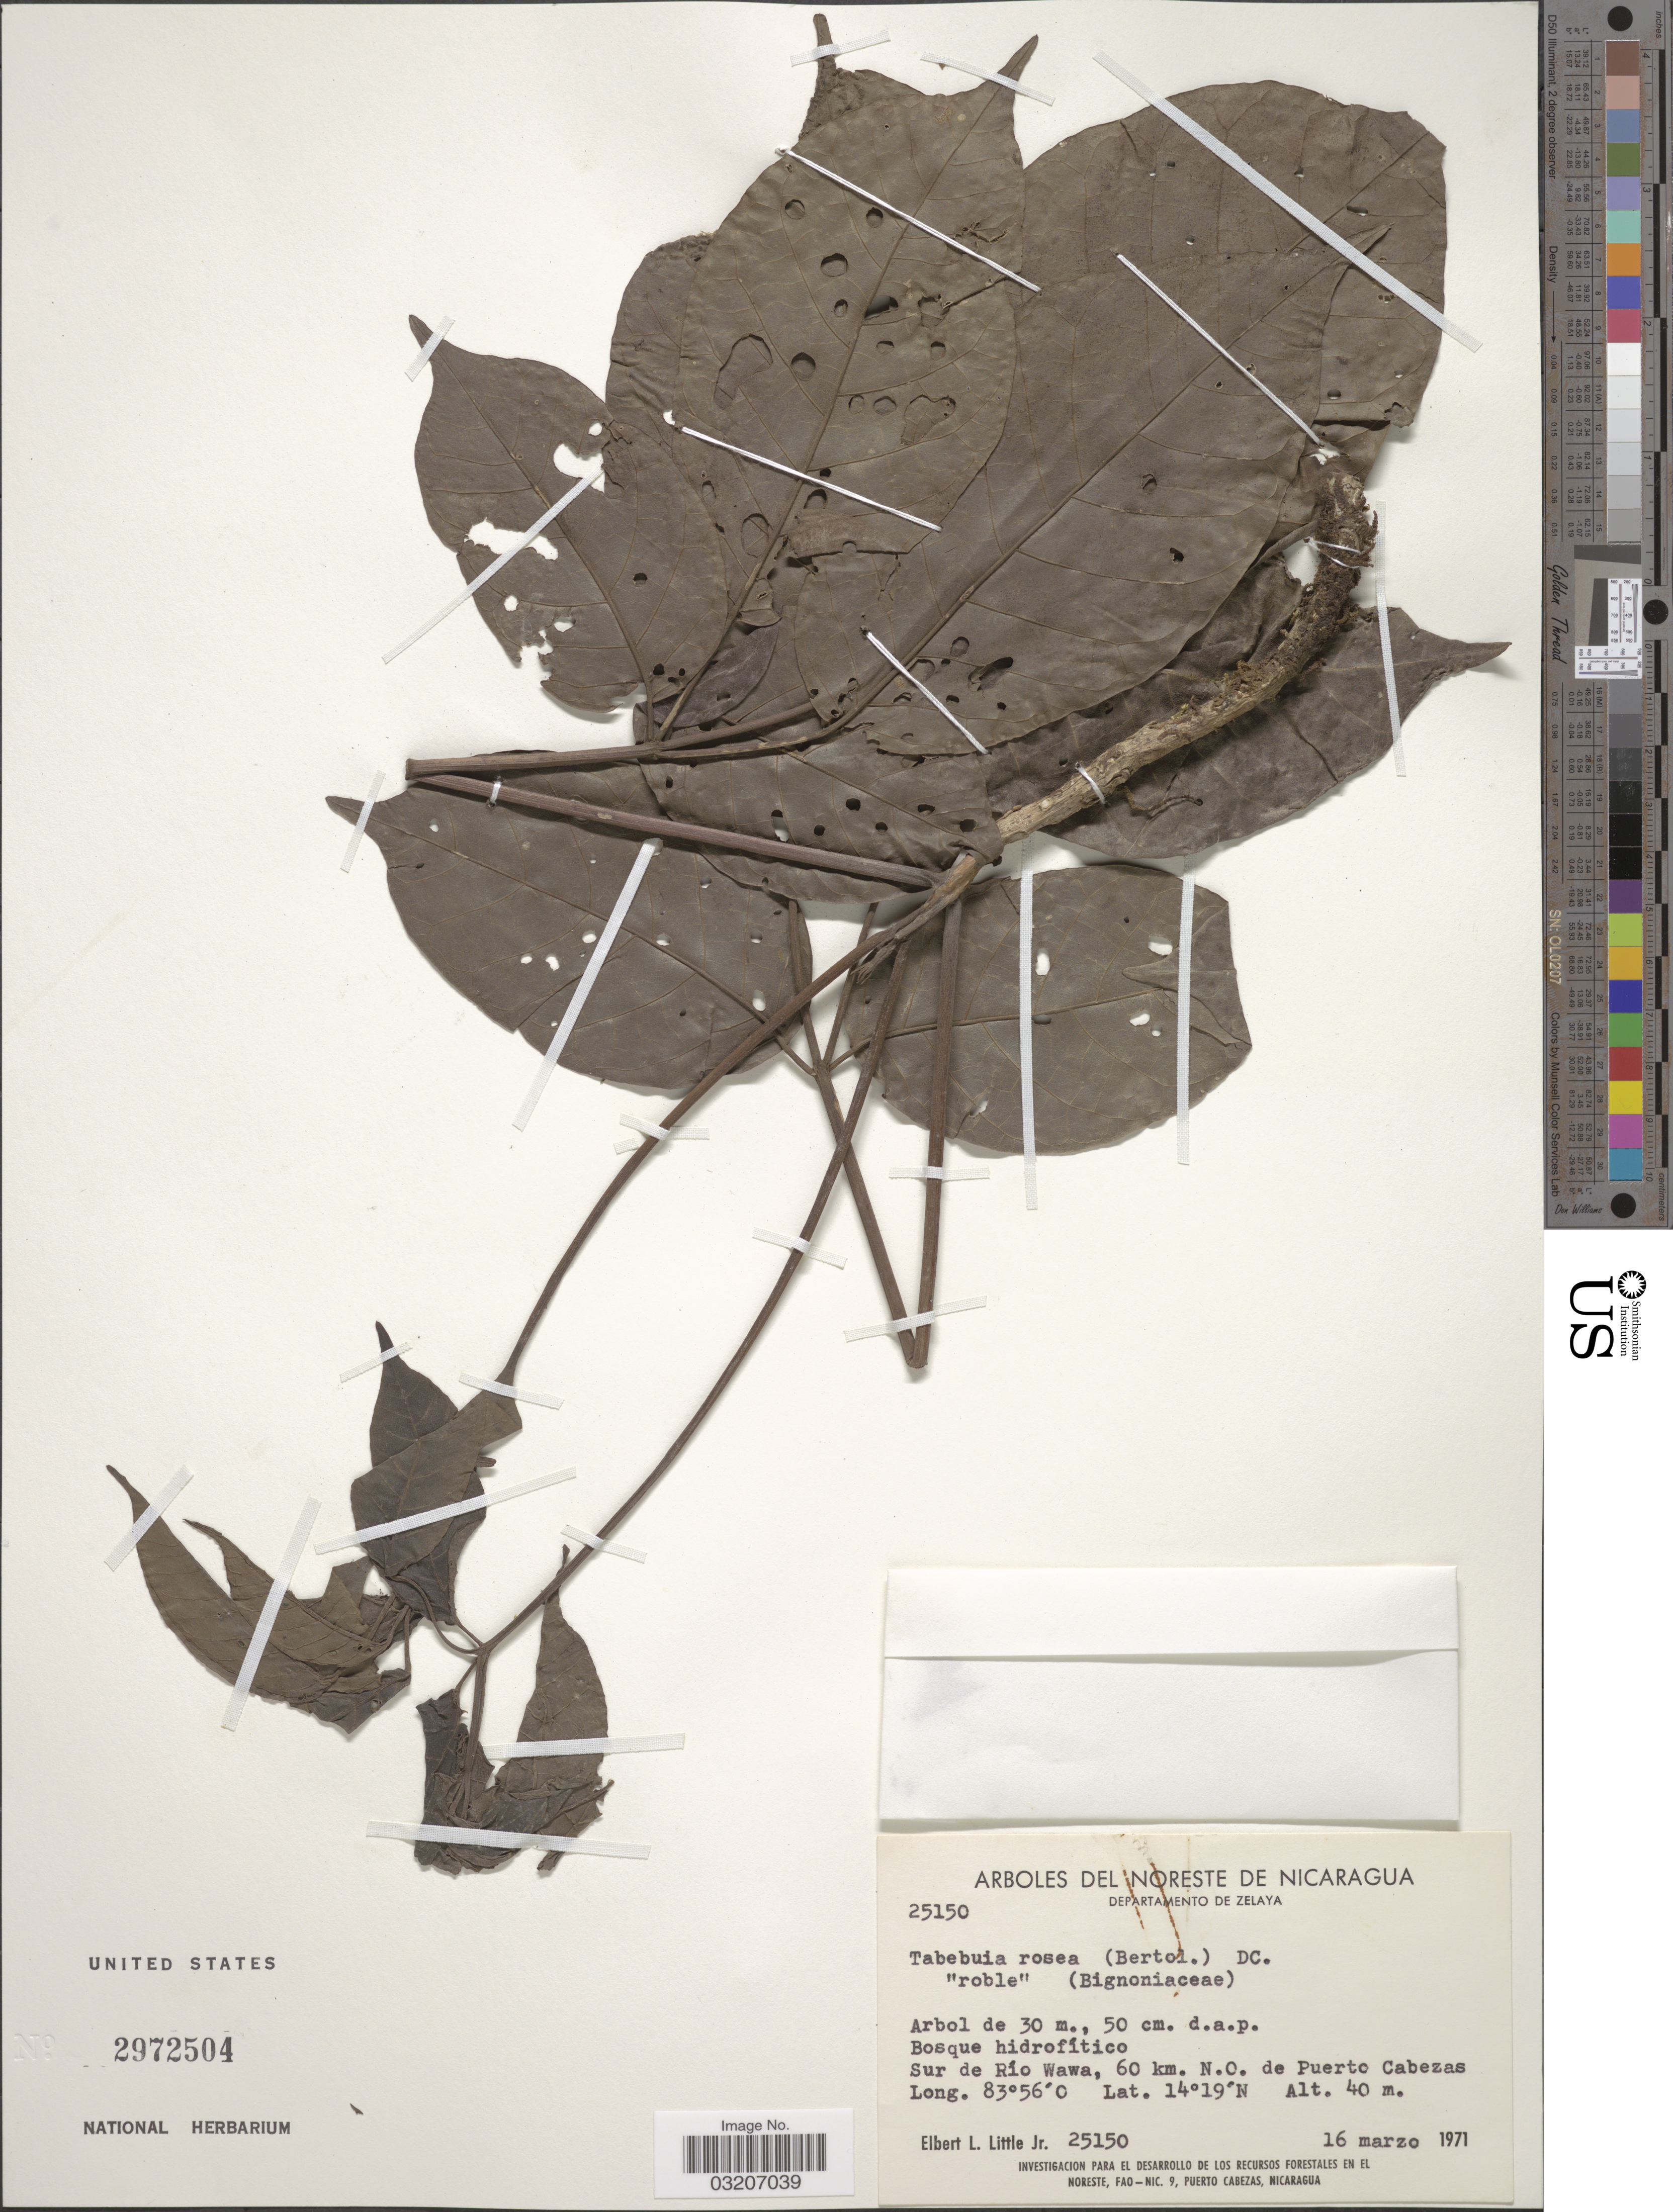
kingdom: Plantae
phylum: Tracheophyta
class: Magnoliopsida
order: Lamiales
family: Bignoniaceae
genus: Tabebuia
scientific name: Tabebuia rosea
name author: (Bertol.) DC.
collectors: E. L. Little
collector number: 25150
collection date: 1971-03-16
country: Nicaragua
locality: Noreste de Nicaragua. Departamento de Zelaya. Sur de Río Wawa, 60 km. N.O. de Puerto Cabezas.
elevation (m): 40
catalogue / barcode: US 2972504